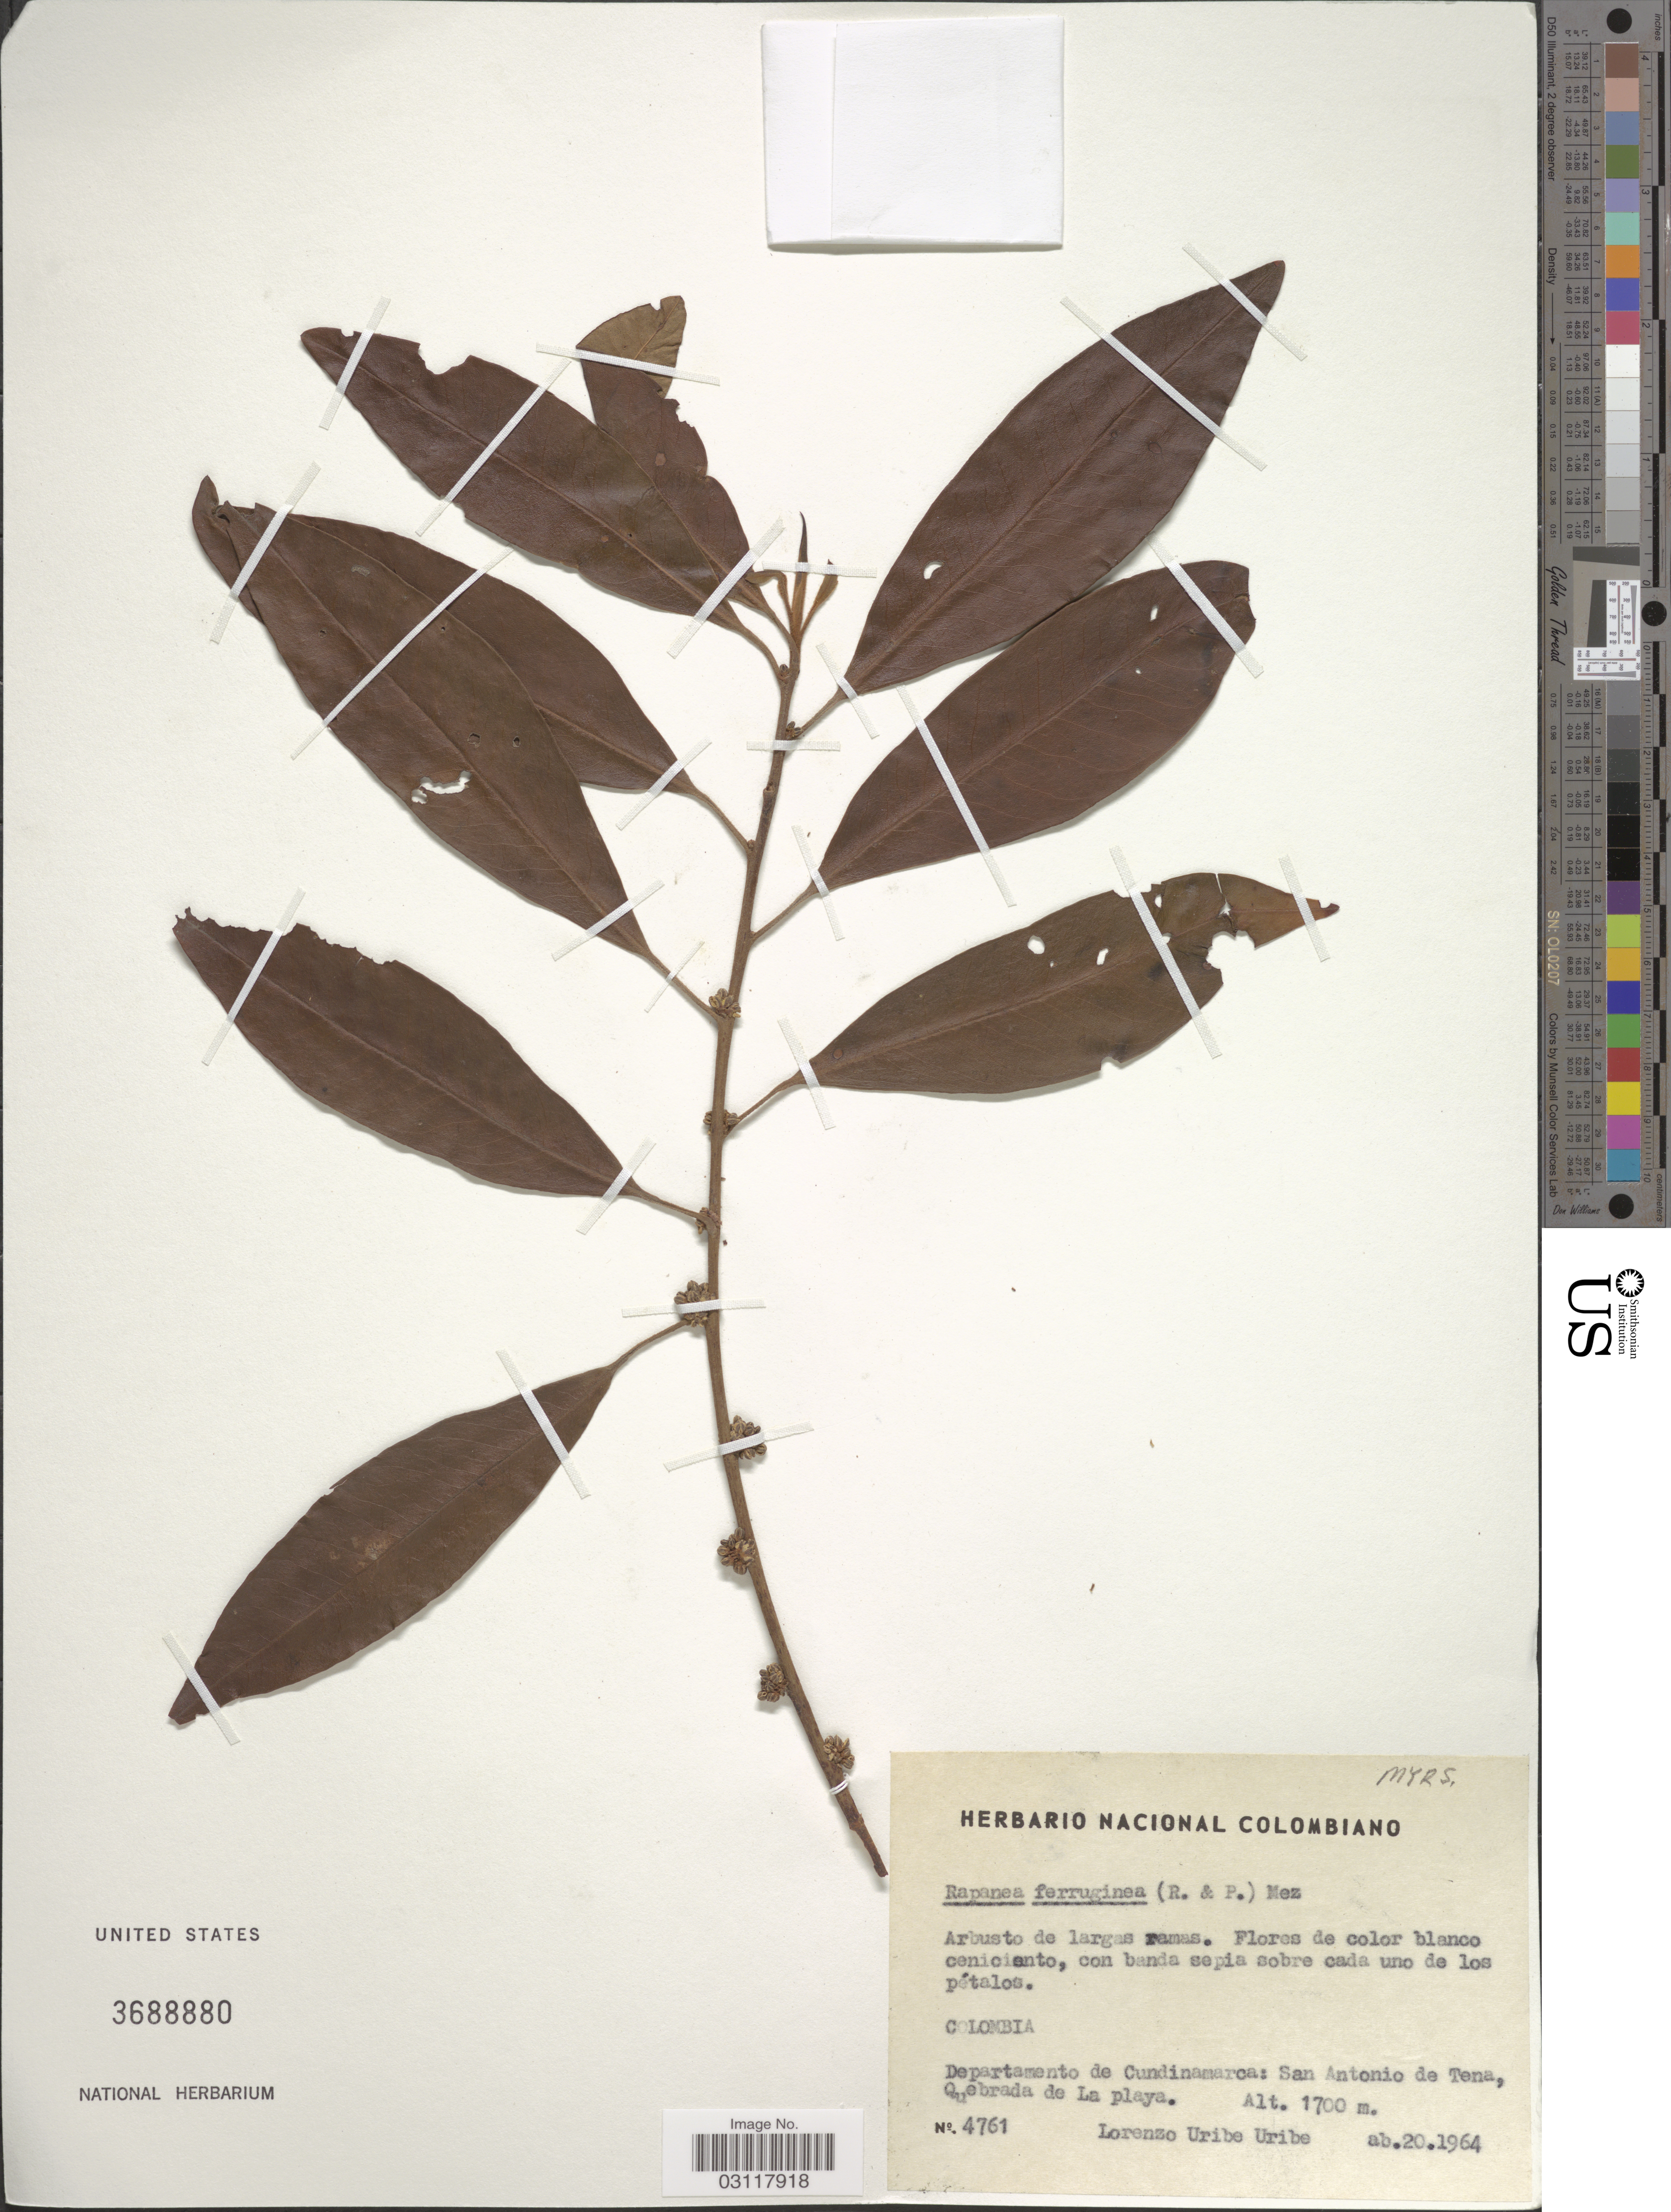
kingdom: Plantae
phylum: Tracheophyta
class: Magnoliopsida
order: Ericales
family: Primulaceae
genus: Rapanea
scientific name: Rapanea ferruginea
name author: (Ruiz & Pav.) Mez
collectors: L. Uribe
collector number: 4761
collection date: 1964-04-20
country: Colombia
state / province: Cundinamarca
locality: Departamento de Cundinamarca: San Antonio de Tena, Quebrada de La playa.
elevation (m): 1700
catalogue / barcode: US 3688880